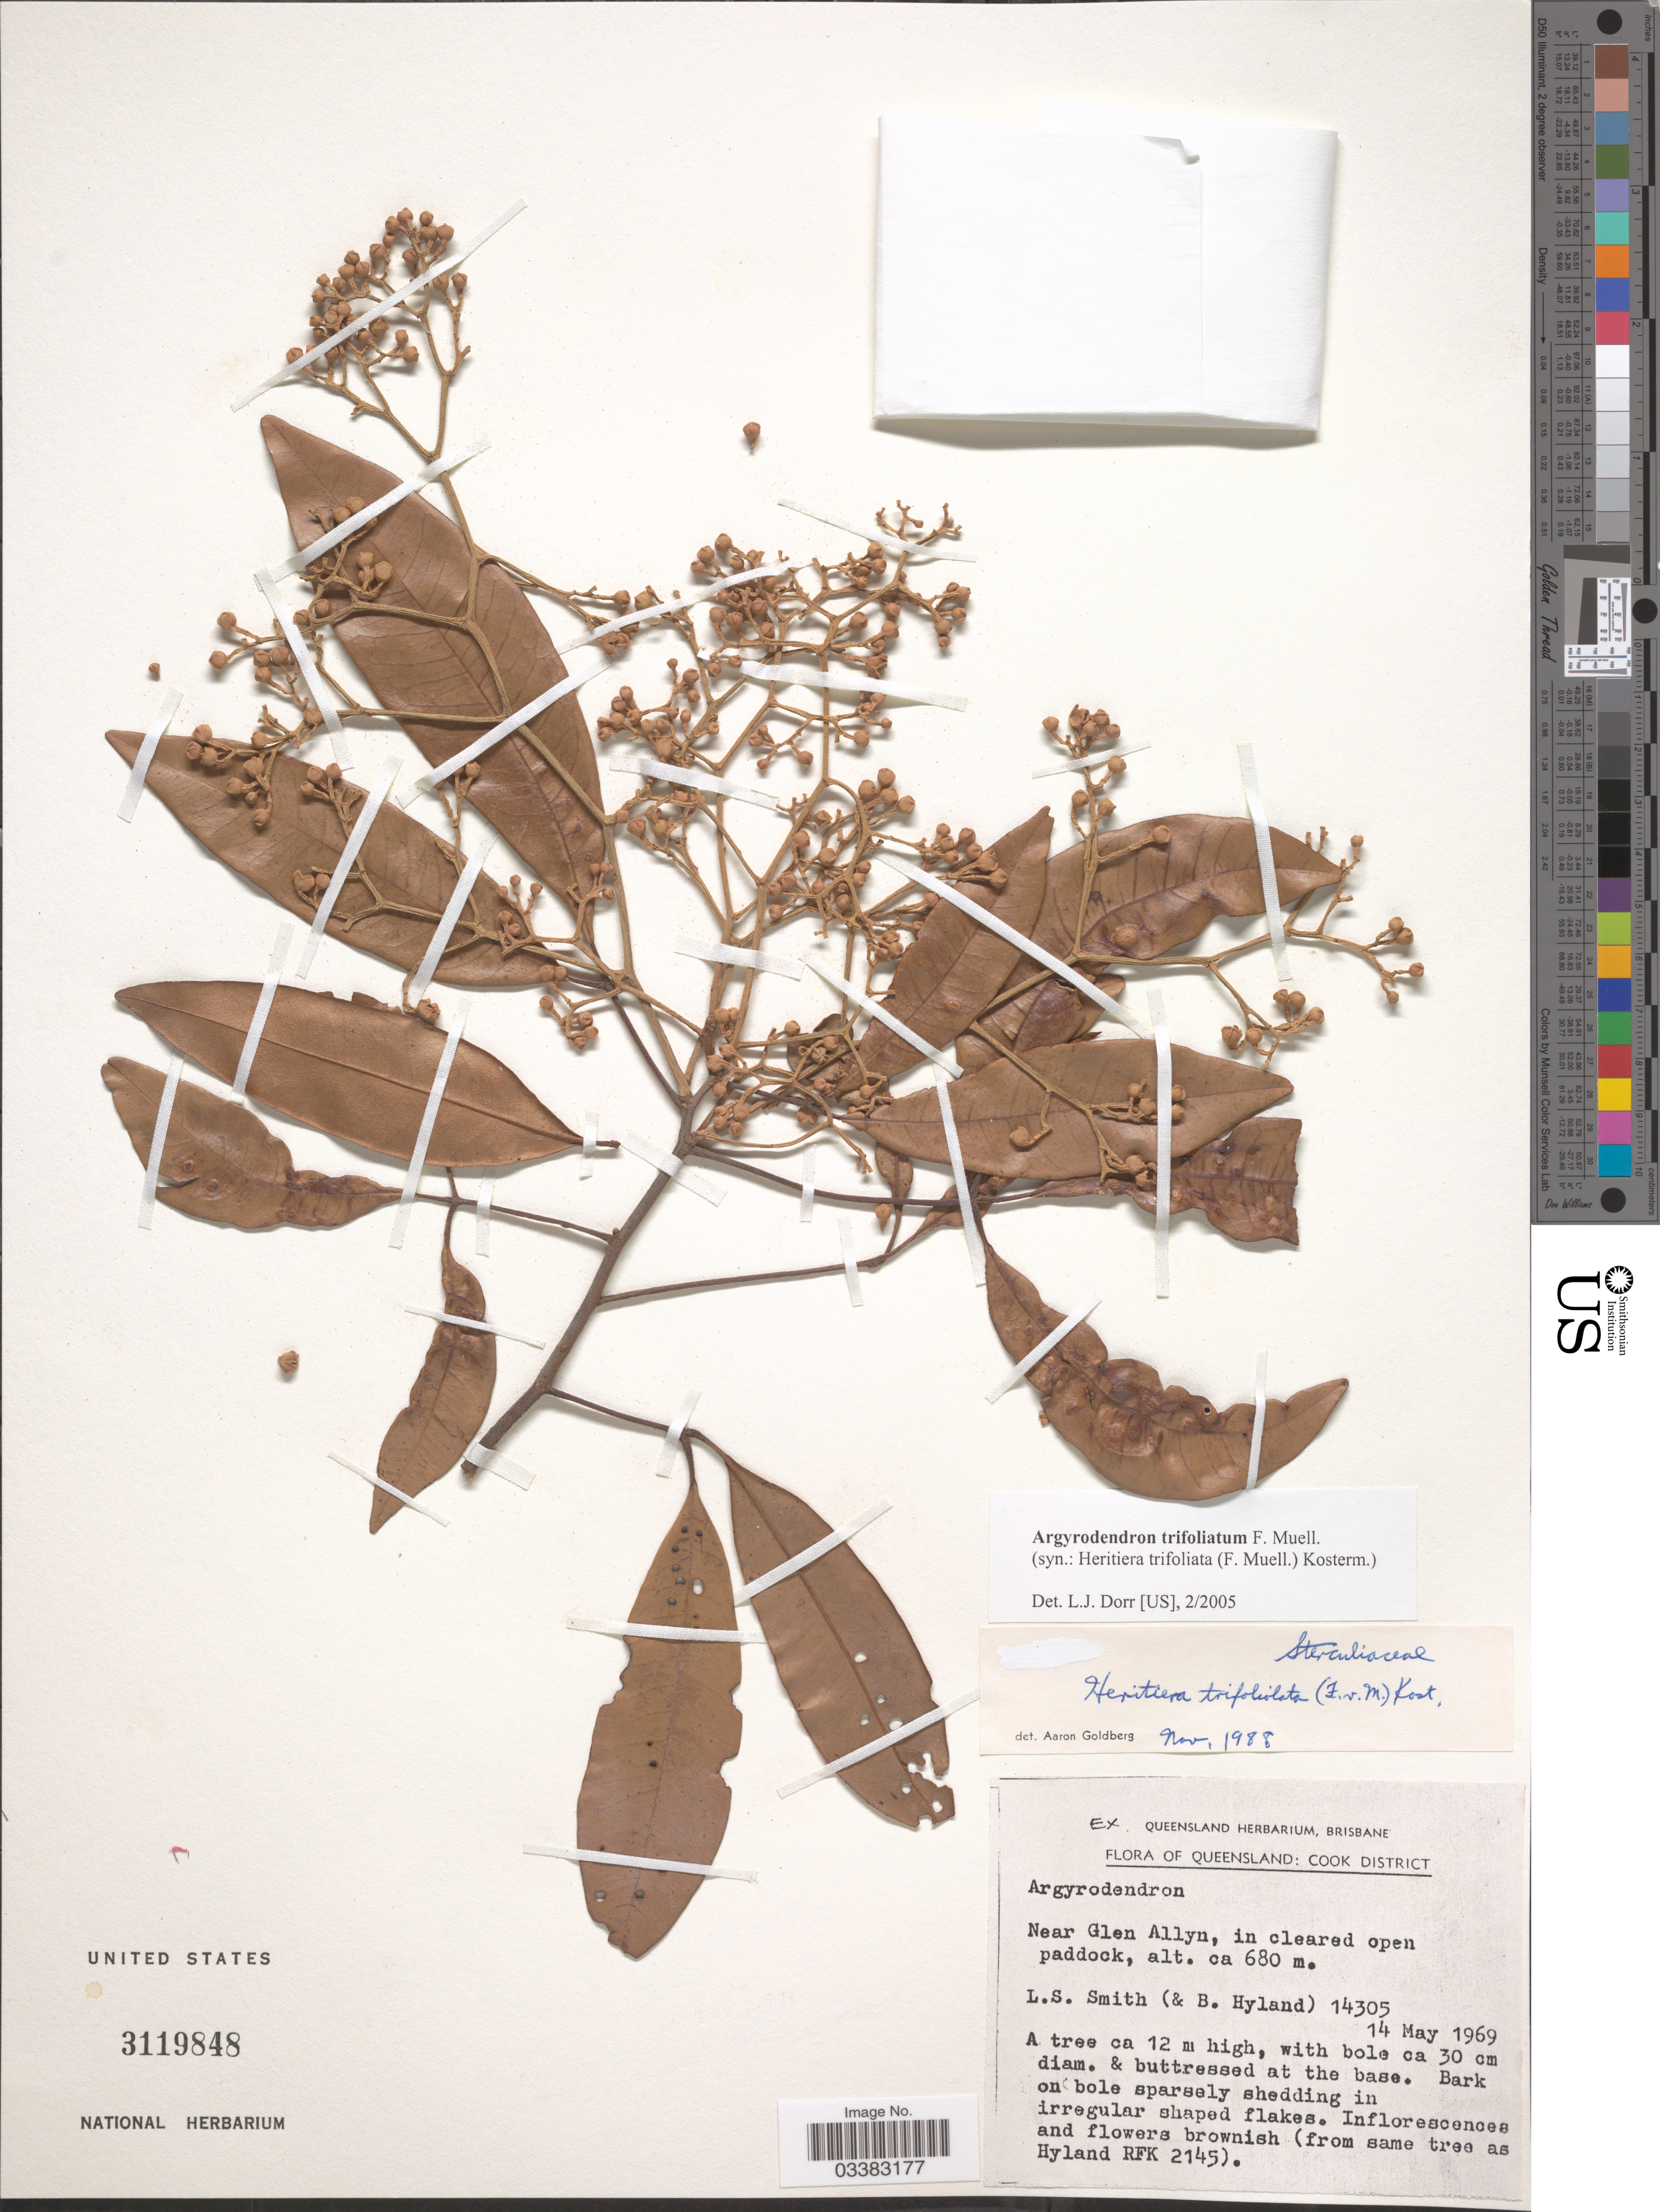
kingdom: Plantae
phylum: Tracheophyta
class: Magnoliopsida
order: Malvales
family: Malvaceae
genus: Argyrodendron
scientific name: Argyrodendron trifoliolatum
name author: F. Muell.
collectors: L. Smith & B. P. Hyland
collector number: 14305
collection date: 1969-05-14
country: Australia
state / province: Queensland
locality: Cook District. Near Glen Allyn.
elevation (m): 680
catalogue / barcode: US 3119848